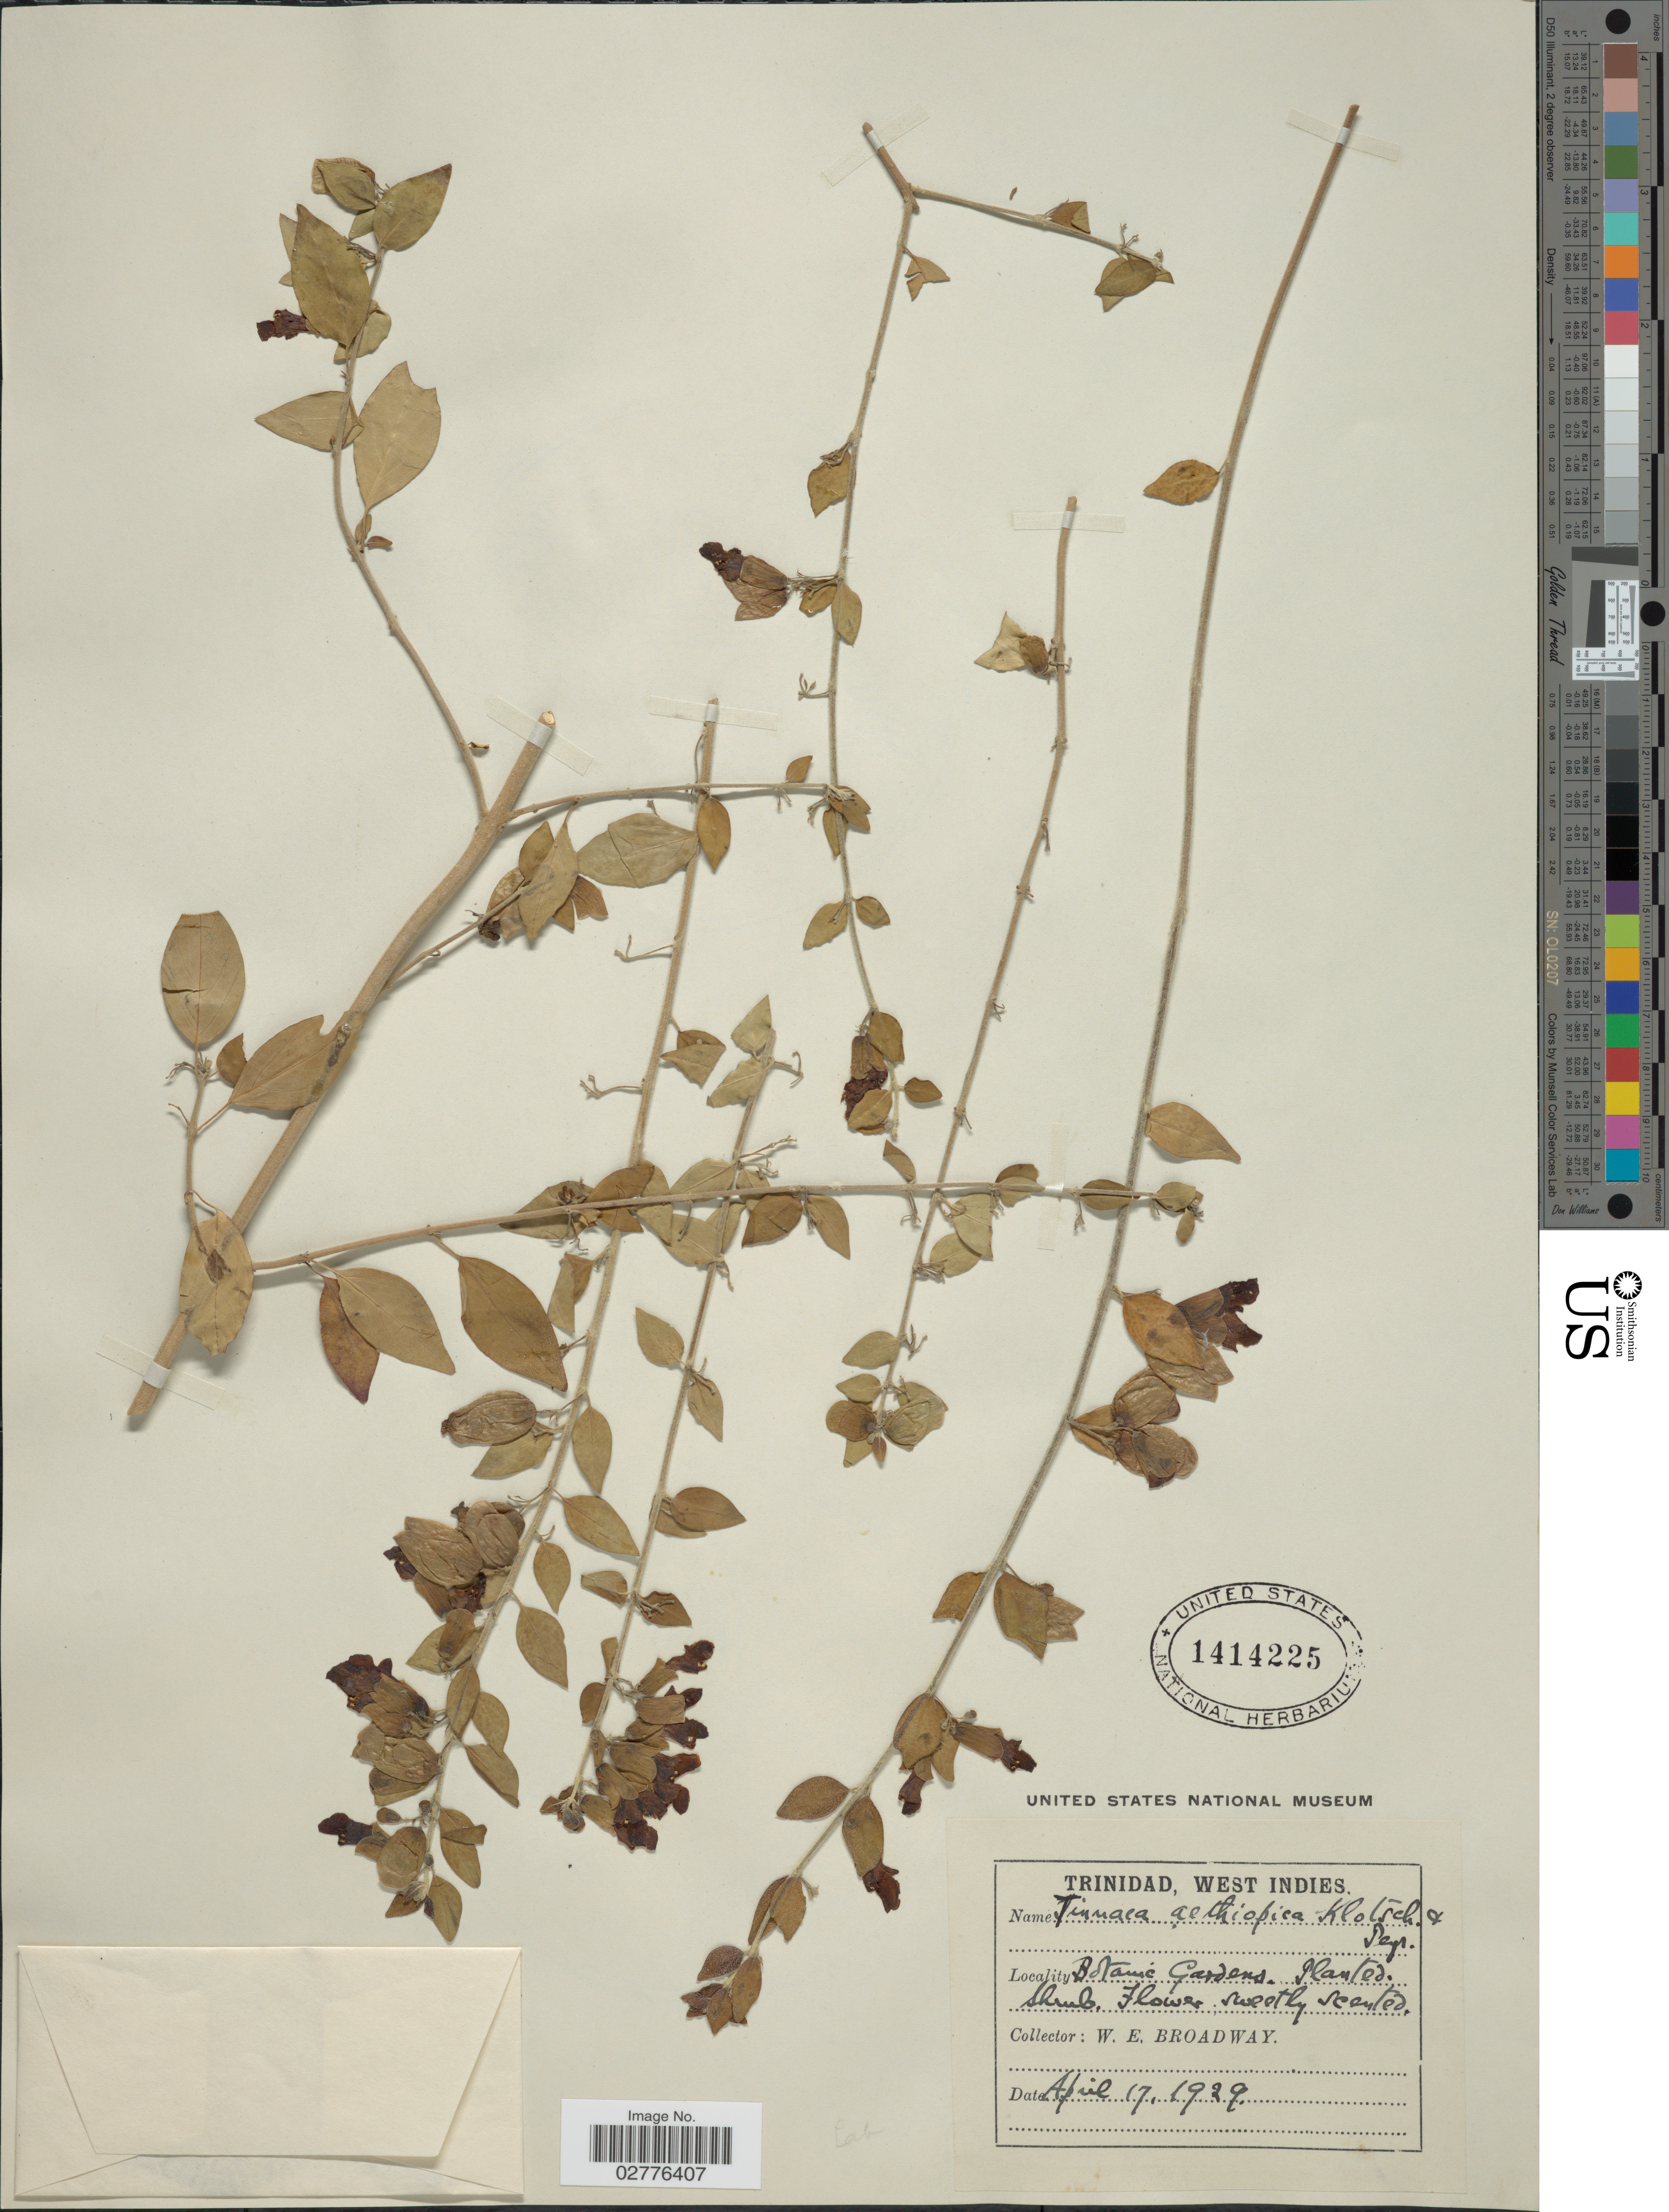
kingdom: Plantae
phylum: Tracheophyta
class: Magnoliopsida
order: Lamiales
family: Lamiaceae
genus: Tinnea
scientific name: Tinnea aethiopica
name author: Kotschy ex Hook. f.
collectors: W. E. Broadway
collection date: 1929-04-17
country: Trinidad and Tobago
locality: Trinidad, West Indies. Botanic Gardens.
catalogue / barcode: US 1414225